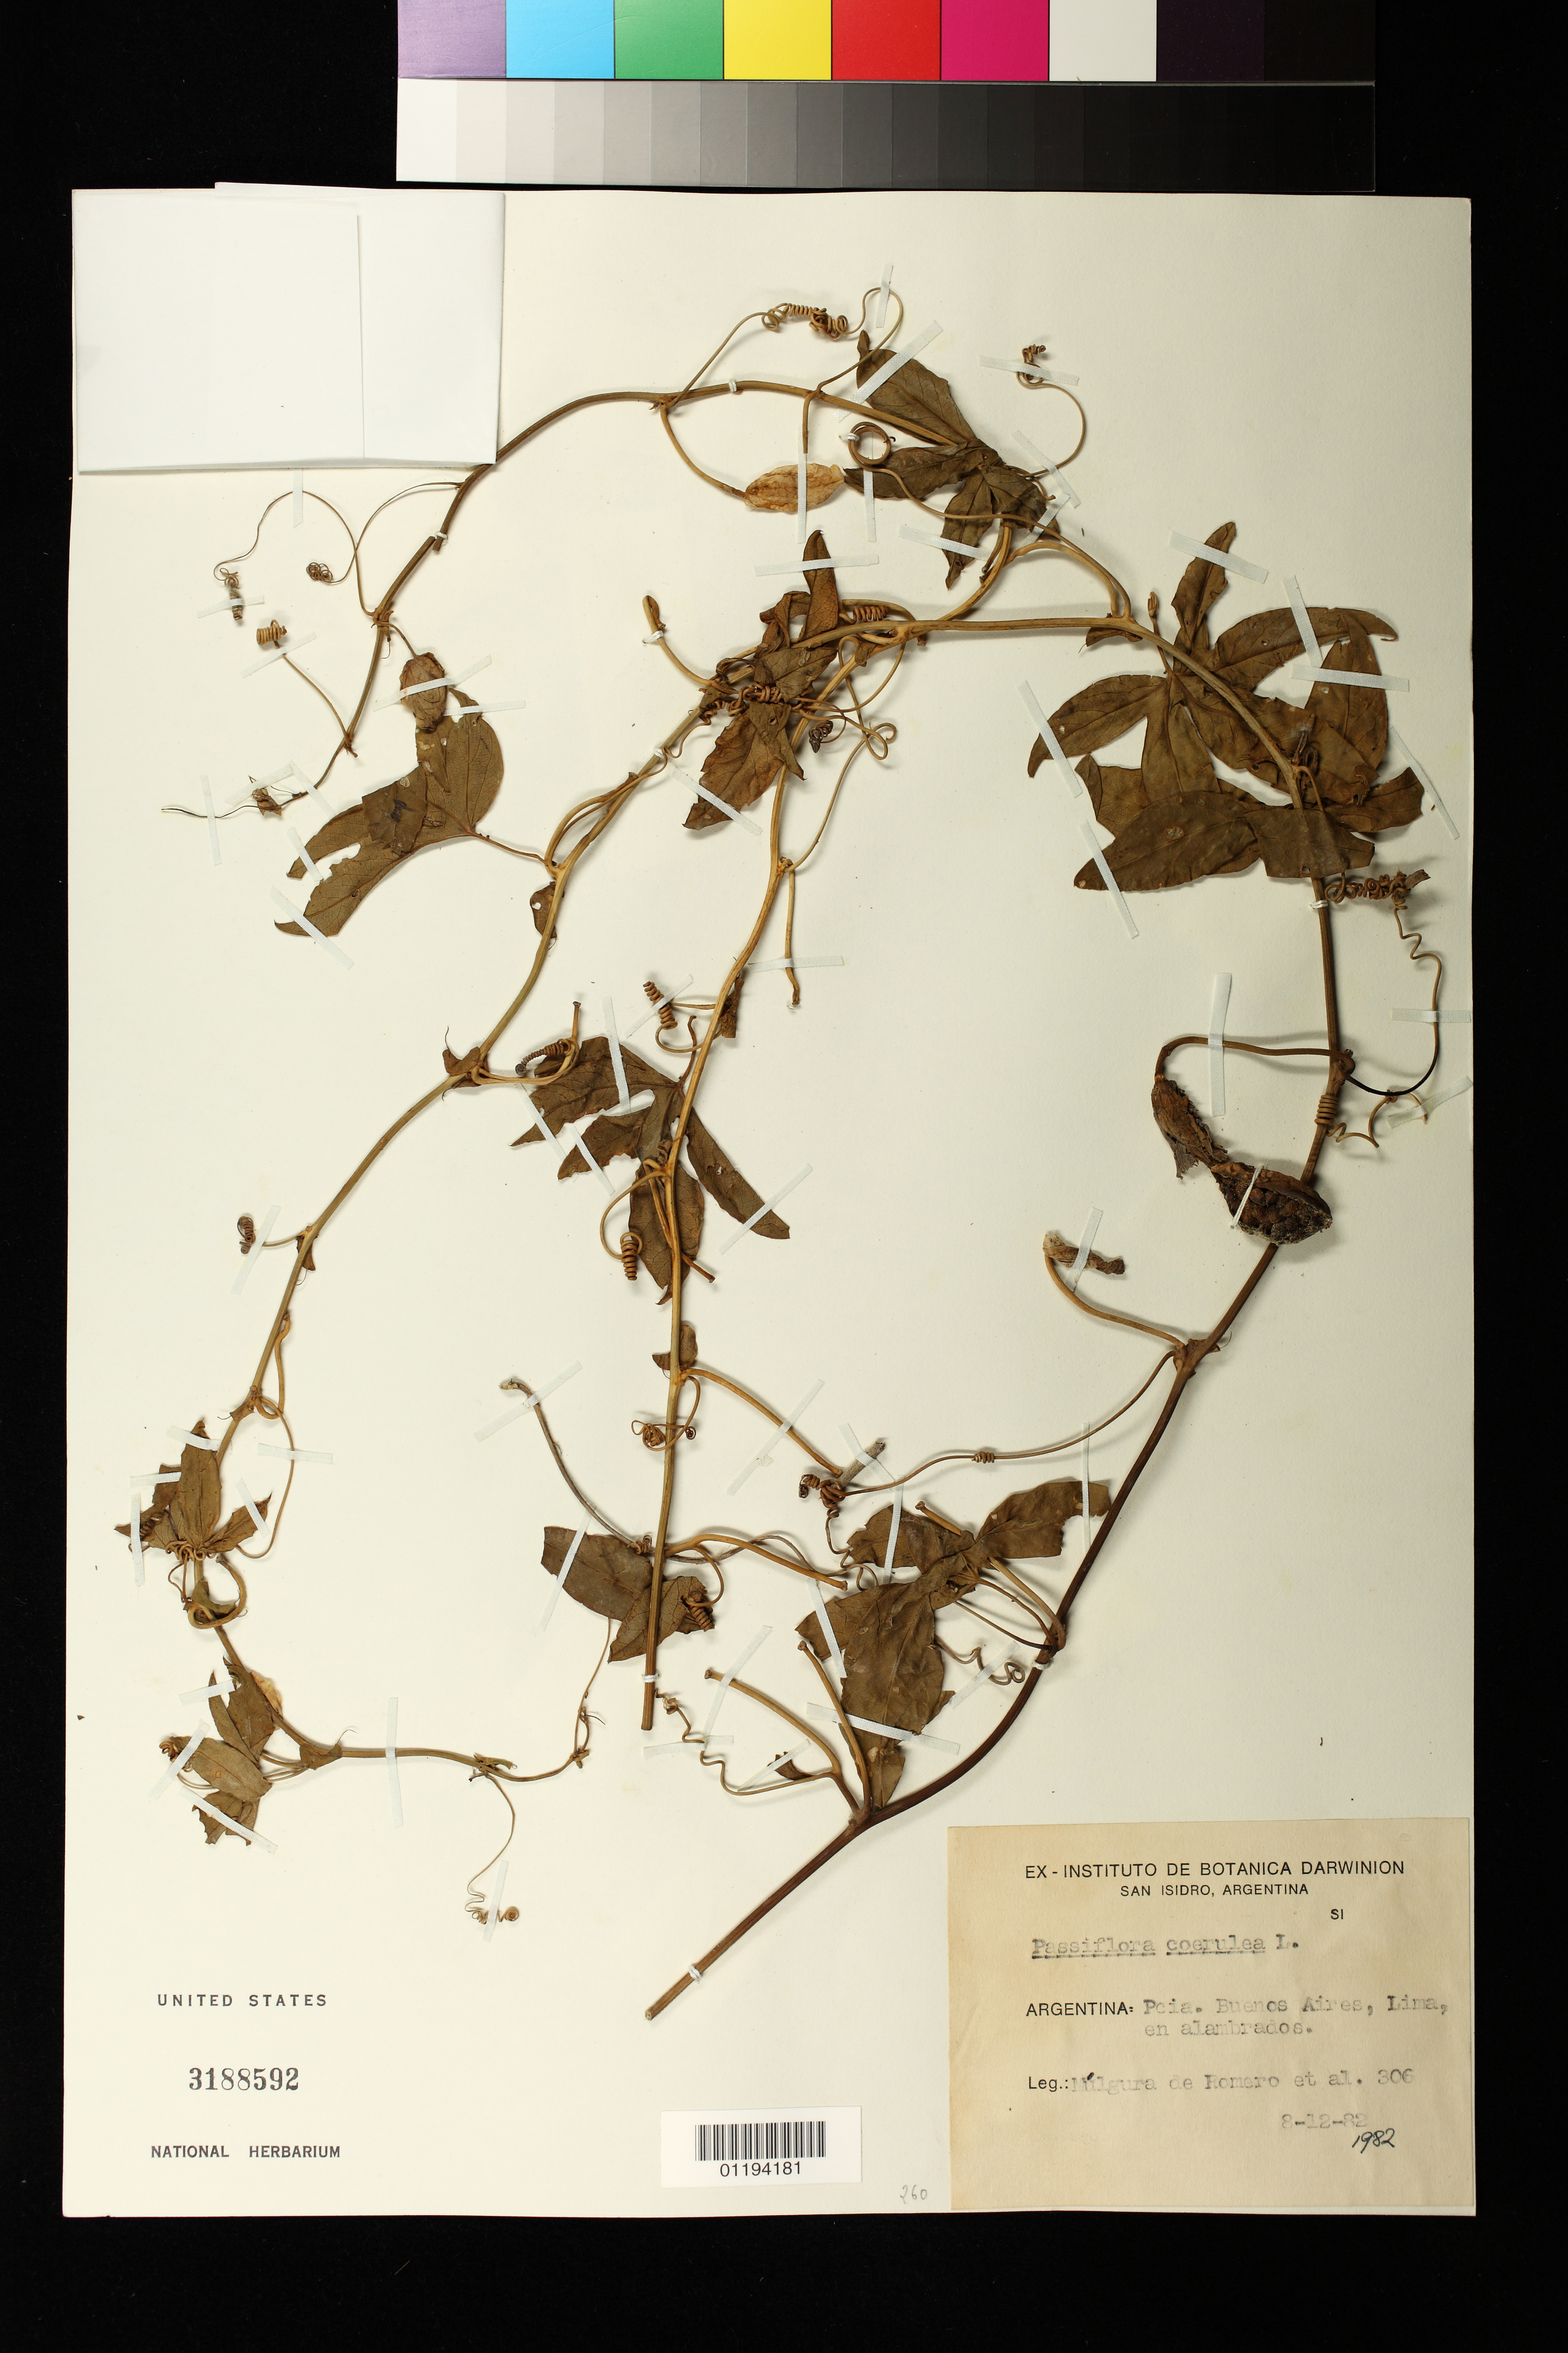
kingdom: Plantae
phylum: Tracheophyta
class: Magnoliopsida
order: Malpighiales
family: Passifloraceae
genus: Passiflora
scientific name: Passiflora caerulea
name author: L.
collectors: M. E. Múlgura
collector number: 306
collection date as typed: Dec 2 1982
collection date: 1982-12-02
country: Argentina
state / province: Buenos Aires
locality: Buenos Aires, Lima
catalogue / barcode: US 3188592